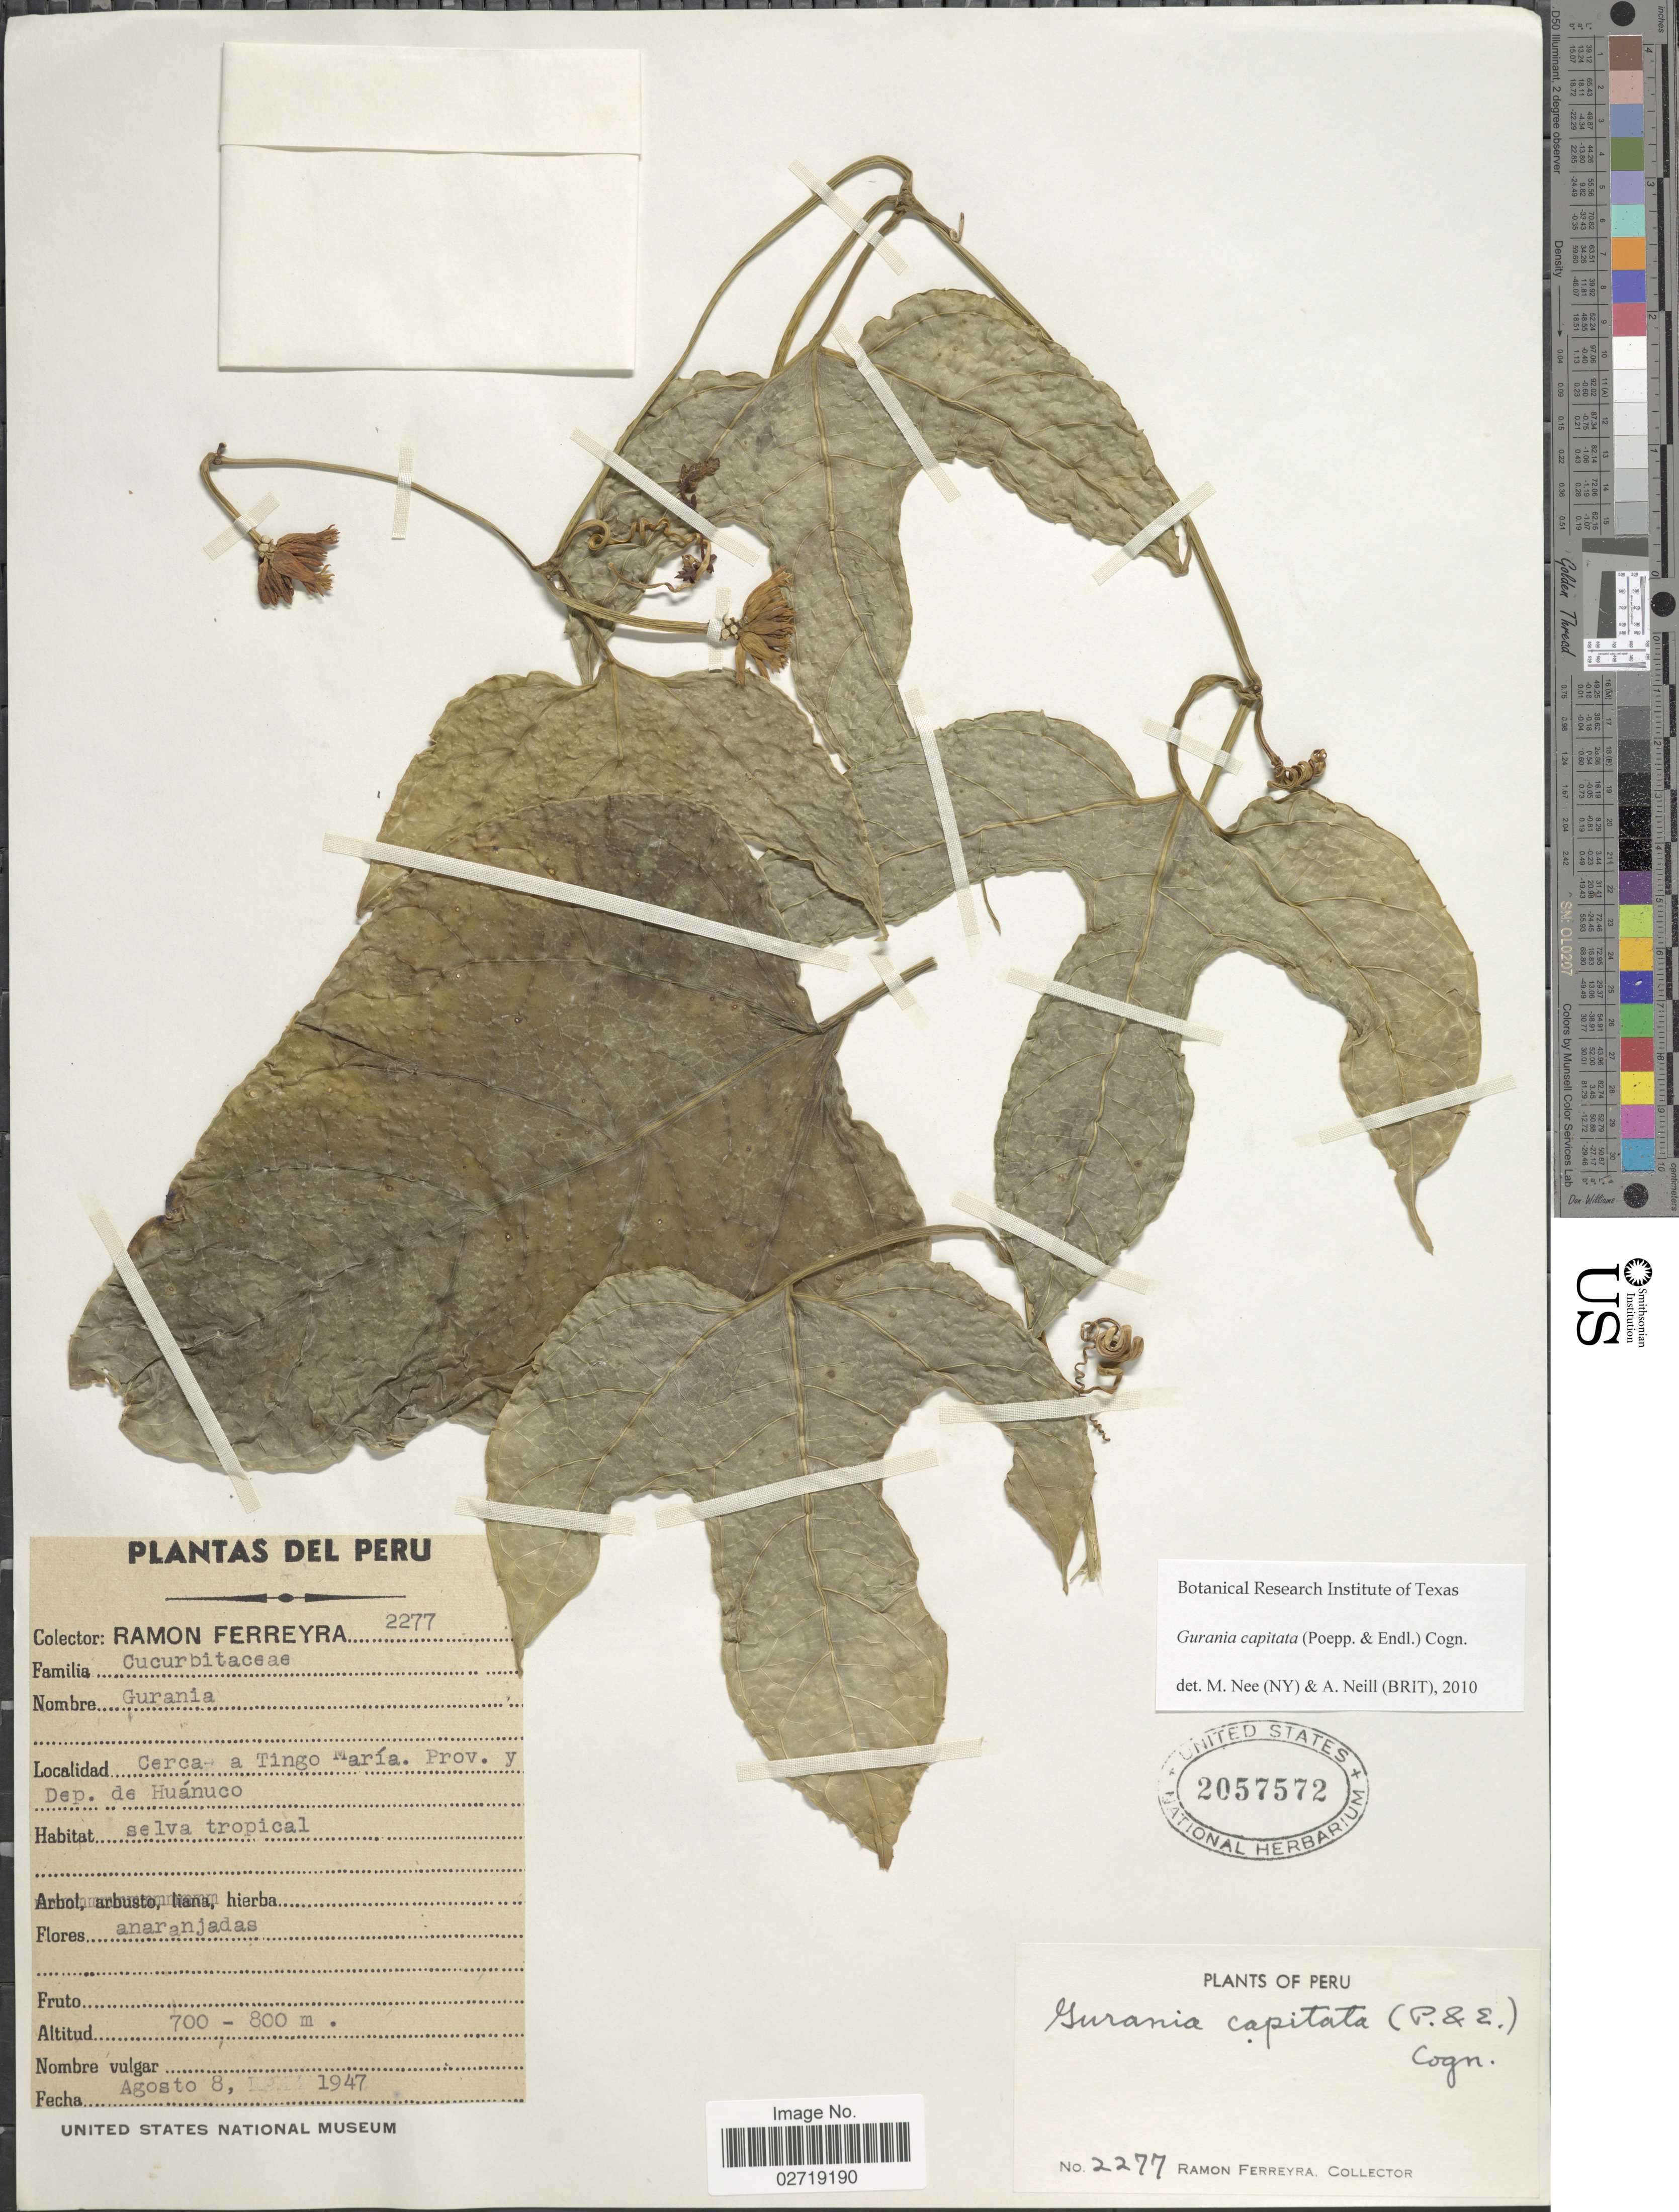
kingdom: Plantae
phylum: Tracheophyta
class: Magnoliopsida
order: Cucurbitales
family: Cucurbitaceae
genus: Gurania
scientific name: Gurania capitata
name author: (Poepp. & Endl.) Cogn.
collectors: R. A. Ferreyra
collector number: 2277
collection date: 1947-08-08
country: Peru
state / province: Huánuco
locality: Cerca a Tingo Maria, Prov. Huanuco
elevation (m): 700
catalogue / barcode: US 2057572